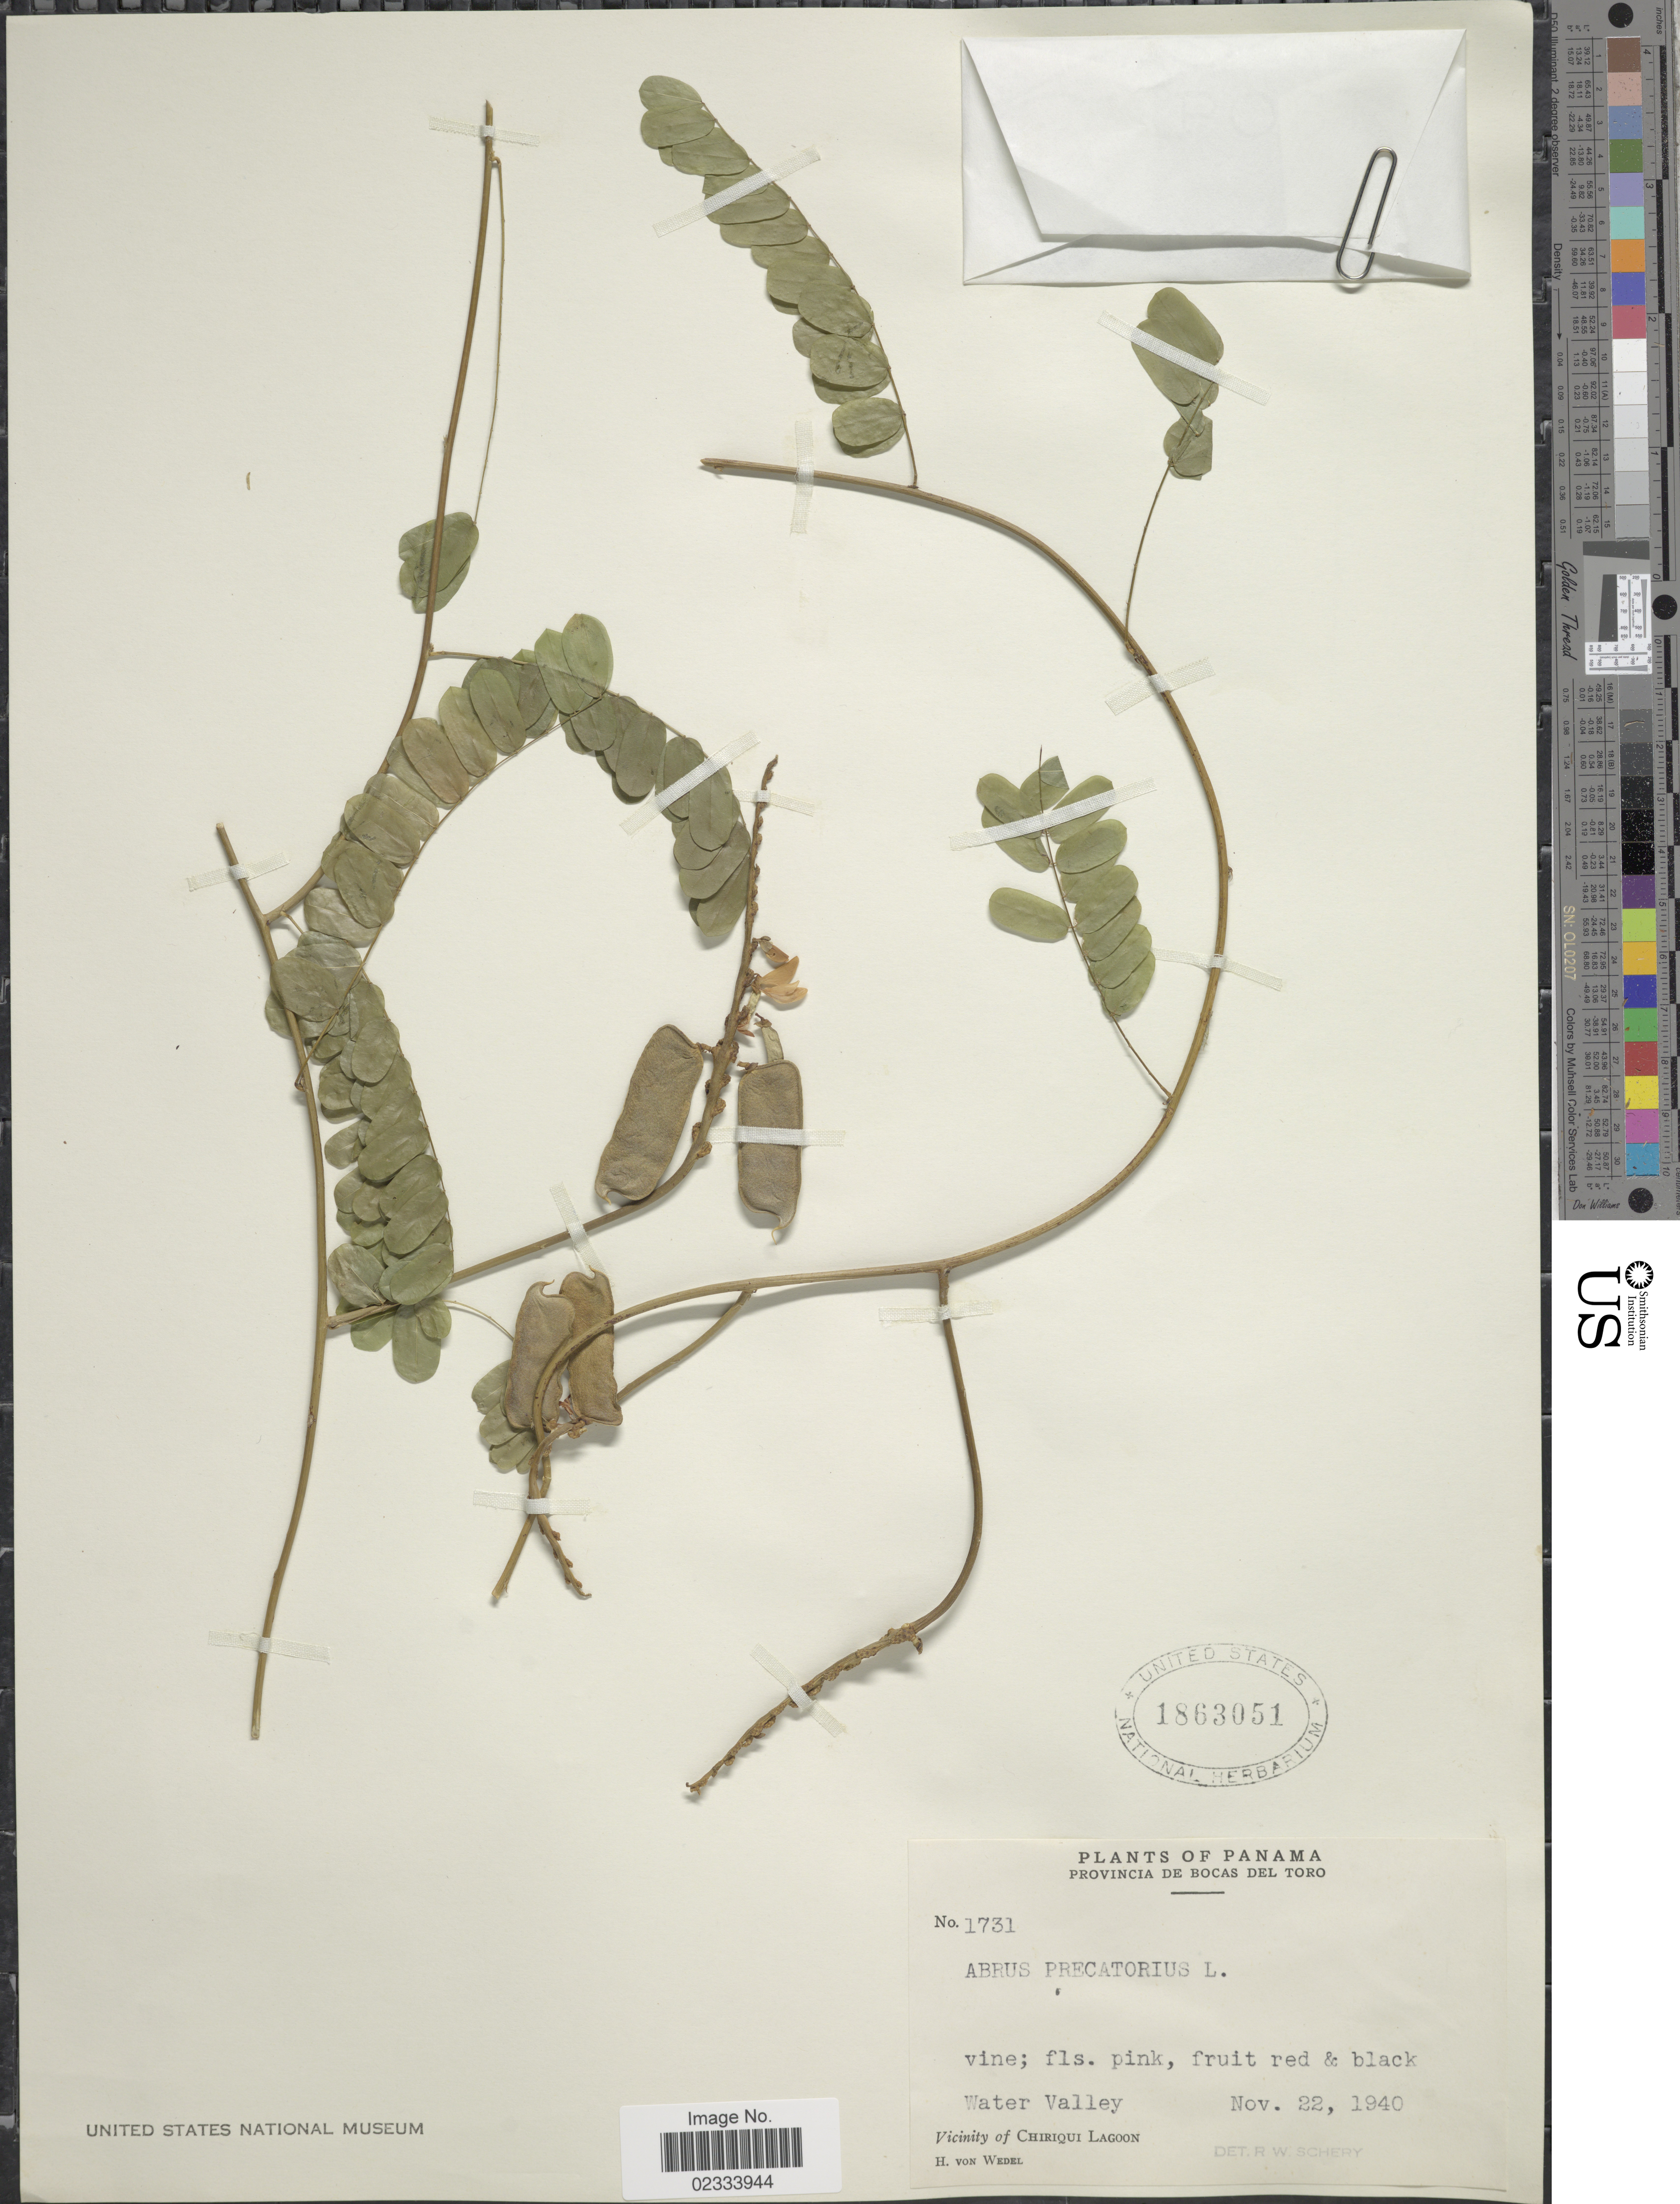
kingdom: Plantae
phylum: Tracheophyta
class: Magnoliopsida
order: Fabales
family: Fabaceae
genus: Abrus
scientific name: Abrus precatorius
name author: L.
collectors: H. von Wedel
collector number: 1731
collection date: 1940-11-22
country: Panama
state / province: Bocas del Toro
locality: Vine, Water Valley, vicinity of Chiriqui Lagoon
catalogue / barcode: US 1863051